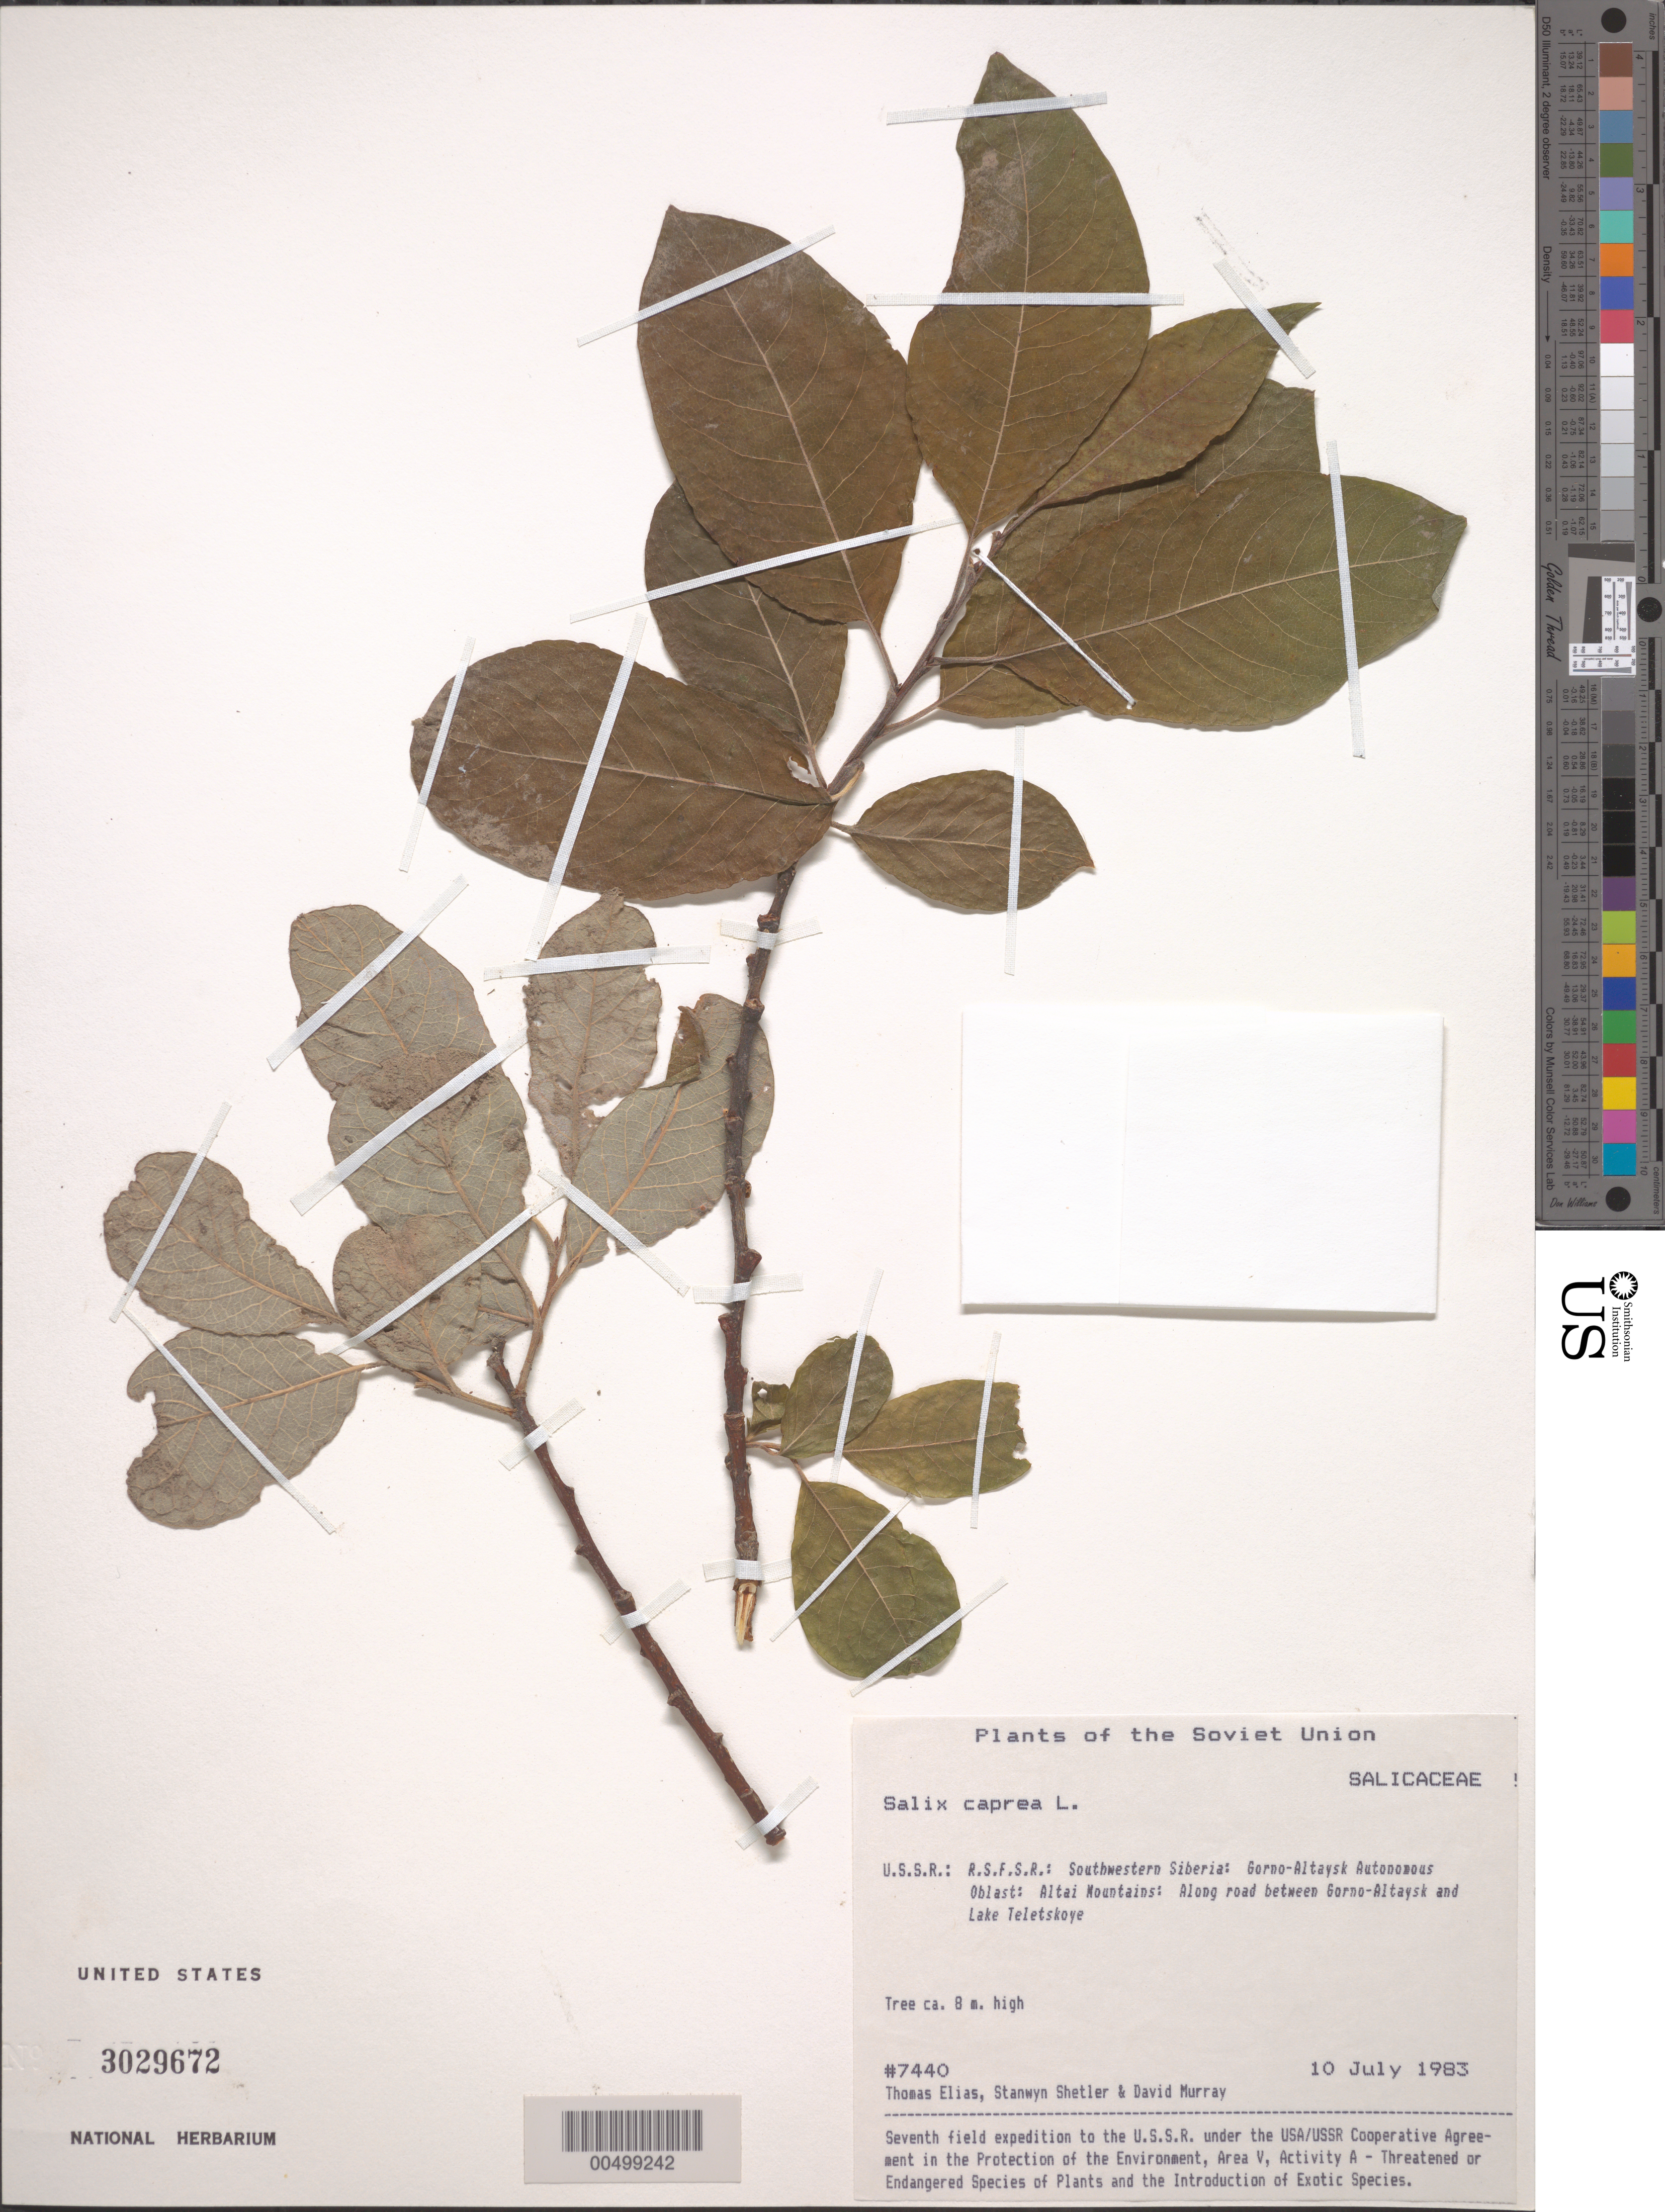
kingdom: Plantae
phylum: Tracheophyta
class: Magnoliopsida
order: Malpighiales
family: Salicaceae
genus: Salix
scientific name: Salix caprea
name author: L.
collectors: T. Elias, S. Shetler & D. F. Murray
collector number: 7440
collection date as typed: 10 Jul 1983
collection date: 1983-07-10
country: Russian Federation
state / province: Altai Republic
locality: Altai Mountains, along road between Gorno-Altaysk and Lake Teletskoye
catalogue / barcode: US 3029672